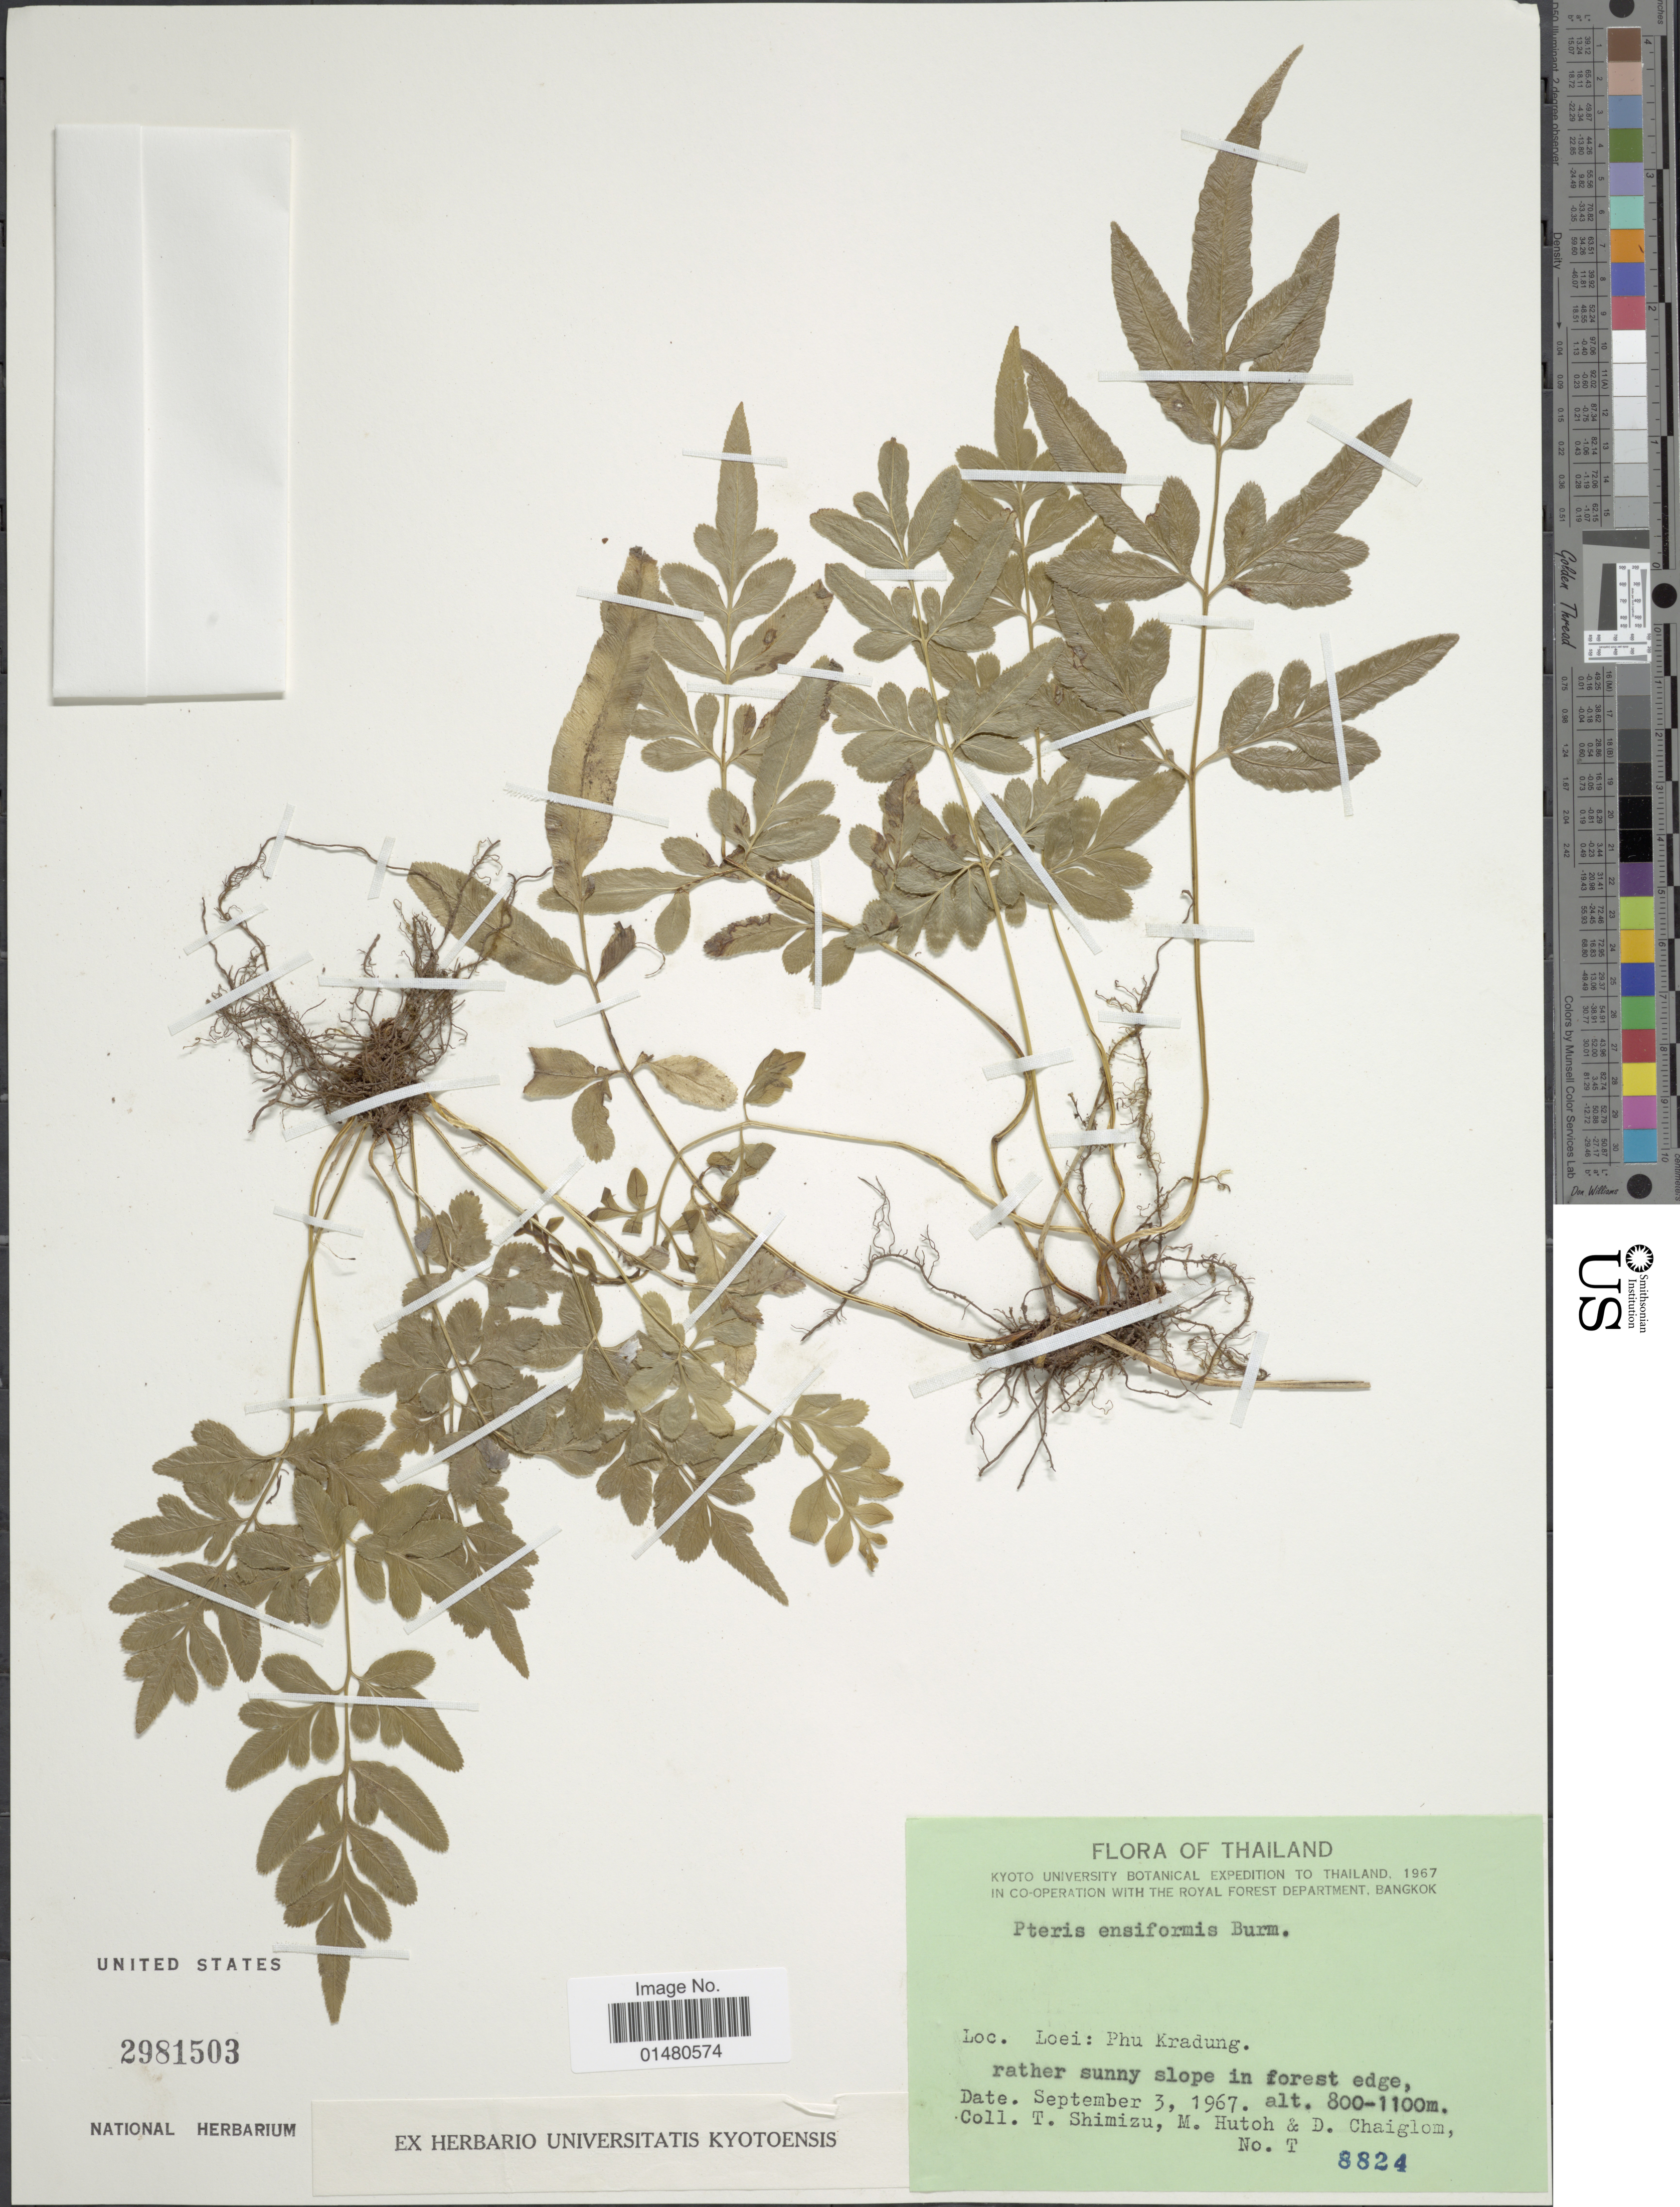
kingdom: Plantae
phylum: Tracheophyta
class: Polypodiopsida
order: Polypodiales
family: Pteridaceae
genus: Pteris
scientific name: Pteris ensiformis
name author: Burm. f.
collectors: T. Shimizu, M. Hutoh & D. Chaiglom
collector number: T 8824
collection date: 1967-09-03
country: Thailand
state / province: Loei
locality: Phu Kradung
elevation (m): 800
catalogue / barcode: US 2981503